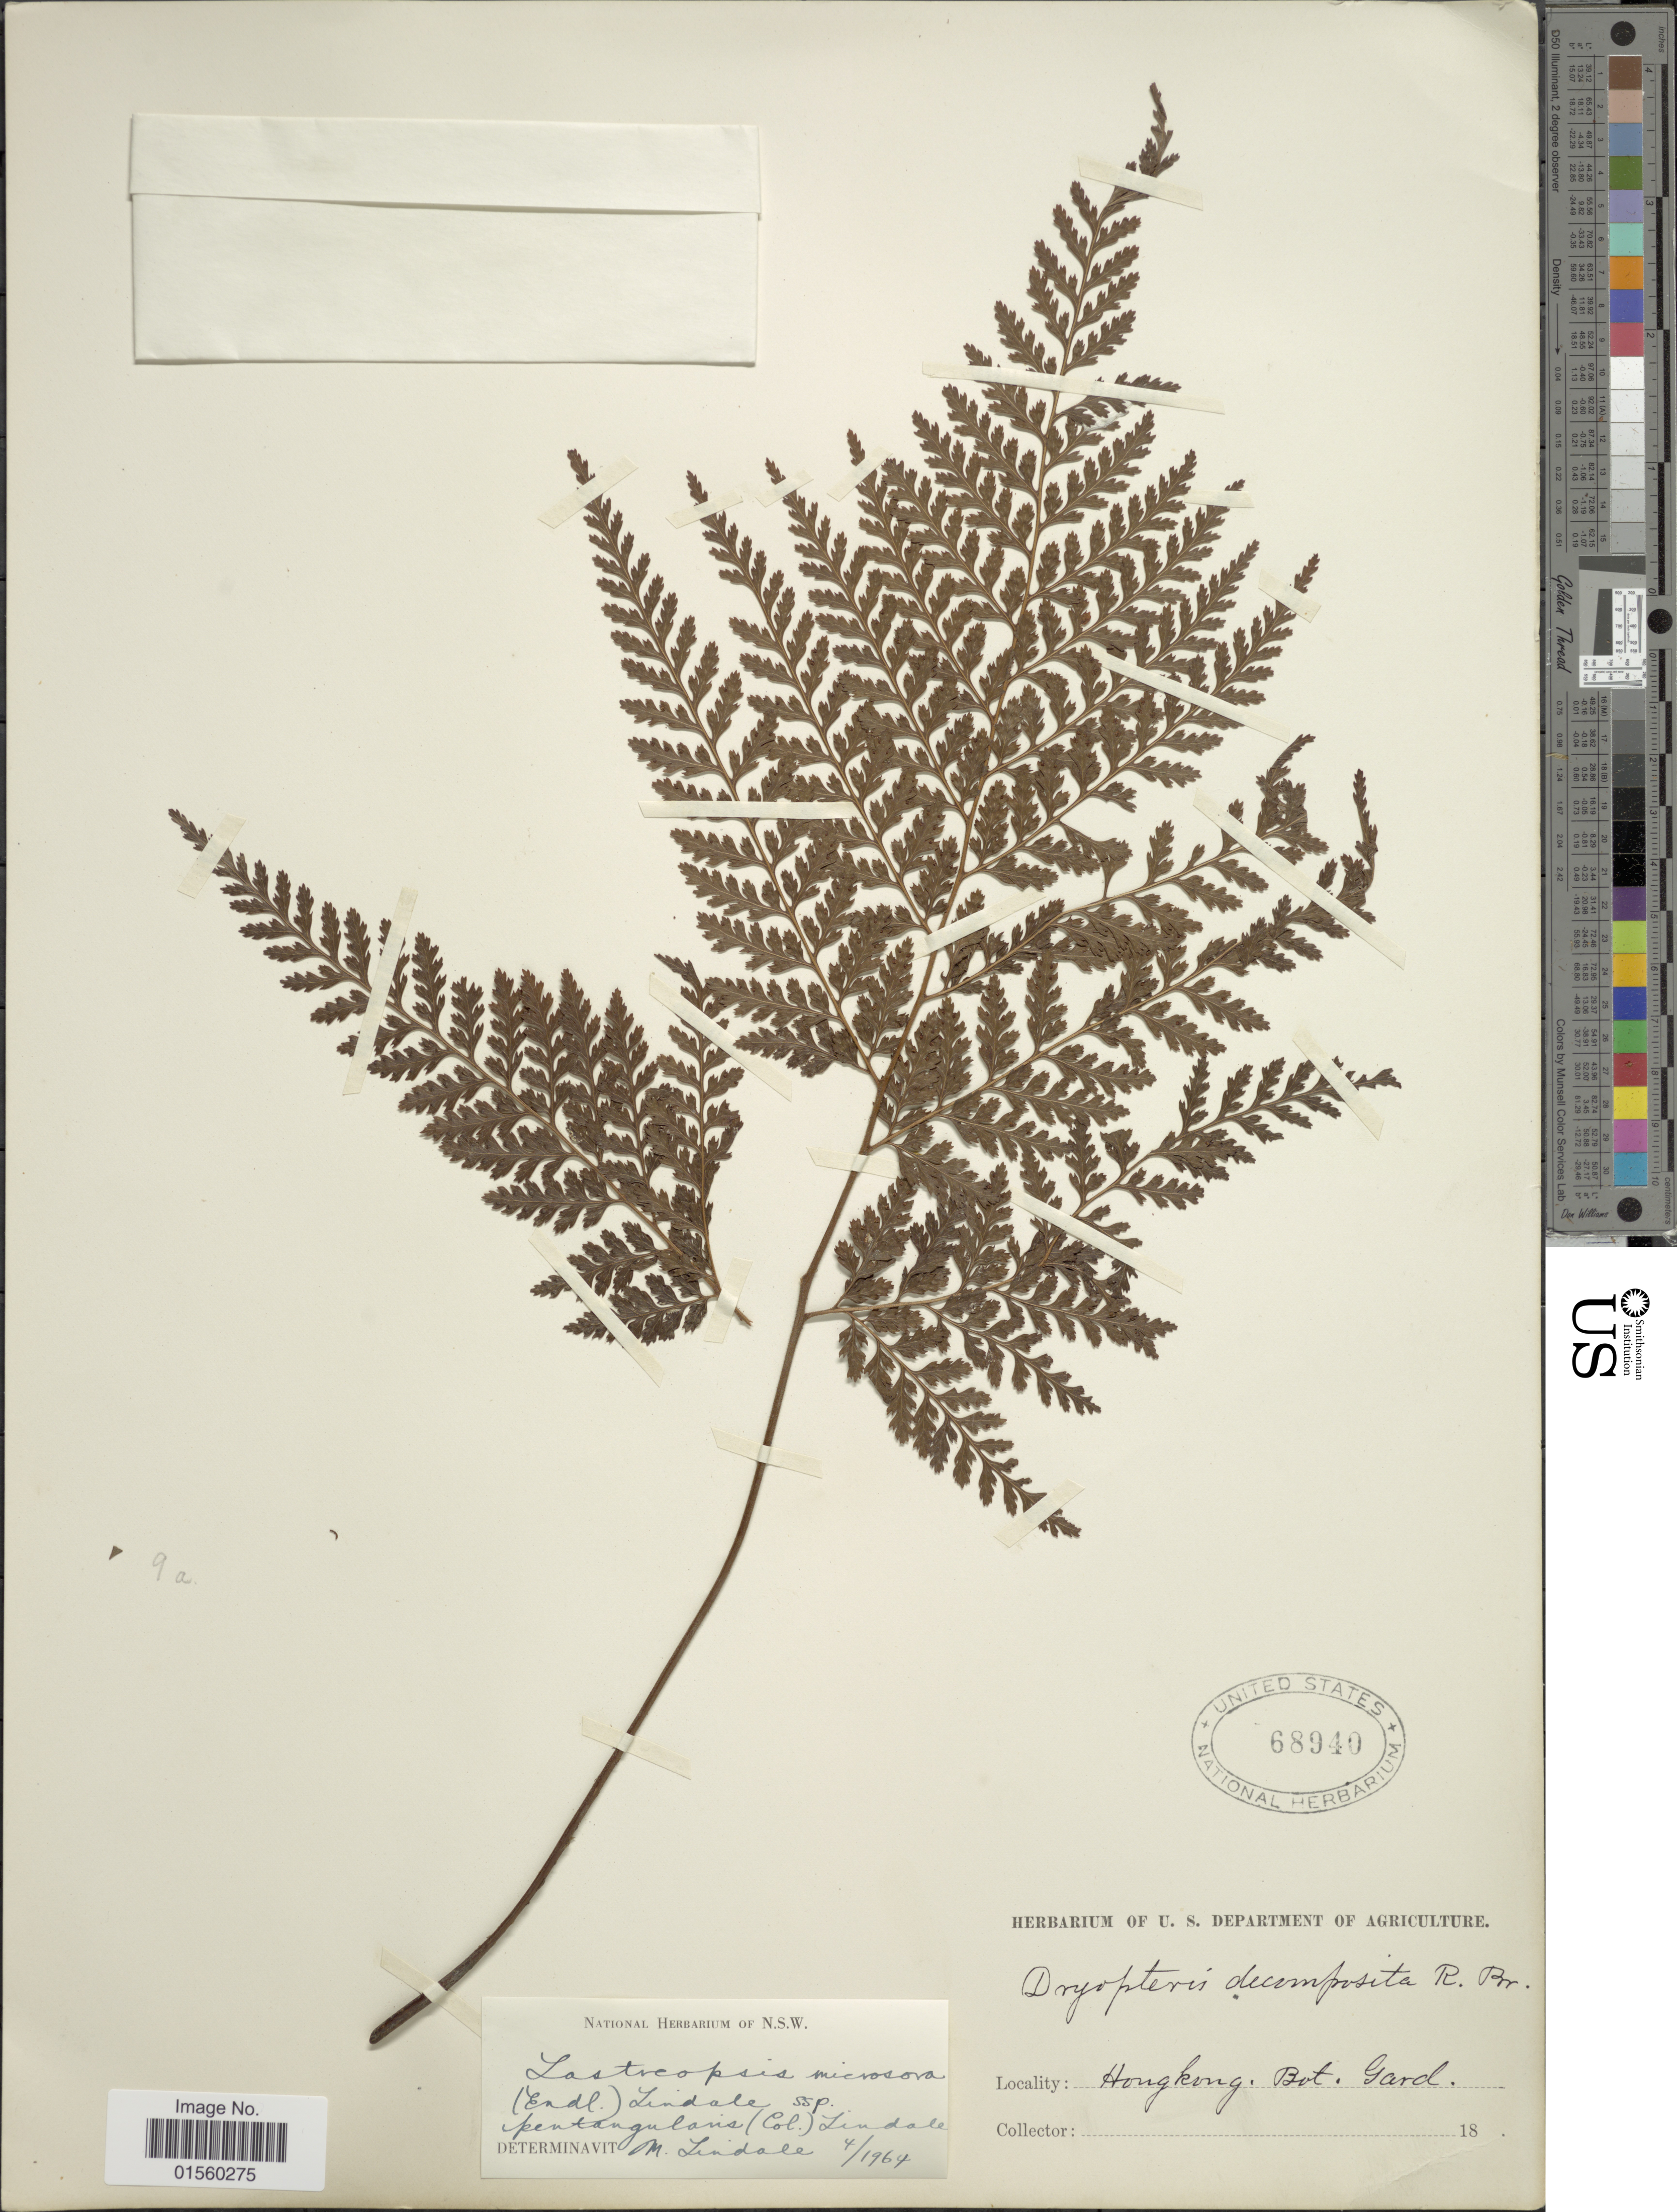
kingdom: Plantae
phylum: Tracheophyta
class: Polypodiopsida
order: Polypodiales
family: Dryopteridaceae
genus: Parapolystichum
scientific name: Parapolystichum microsorum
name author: (Endl.) Labiak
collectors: Facchini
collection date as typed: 18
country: China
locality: Hong King Bot. Garden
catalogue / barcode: US 68940